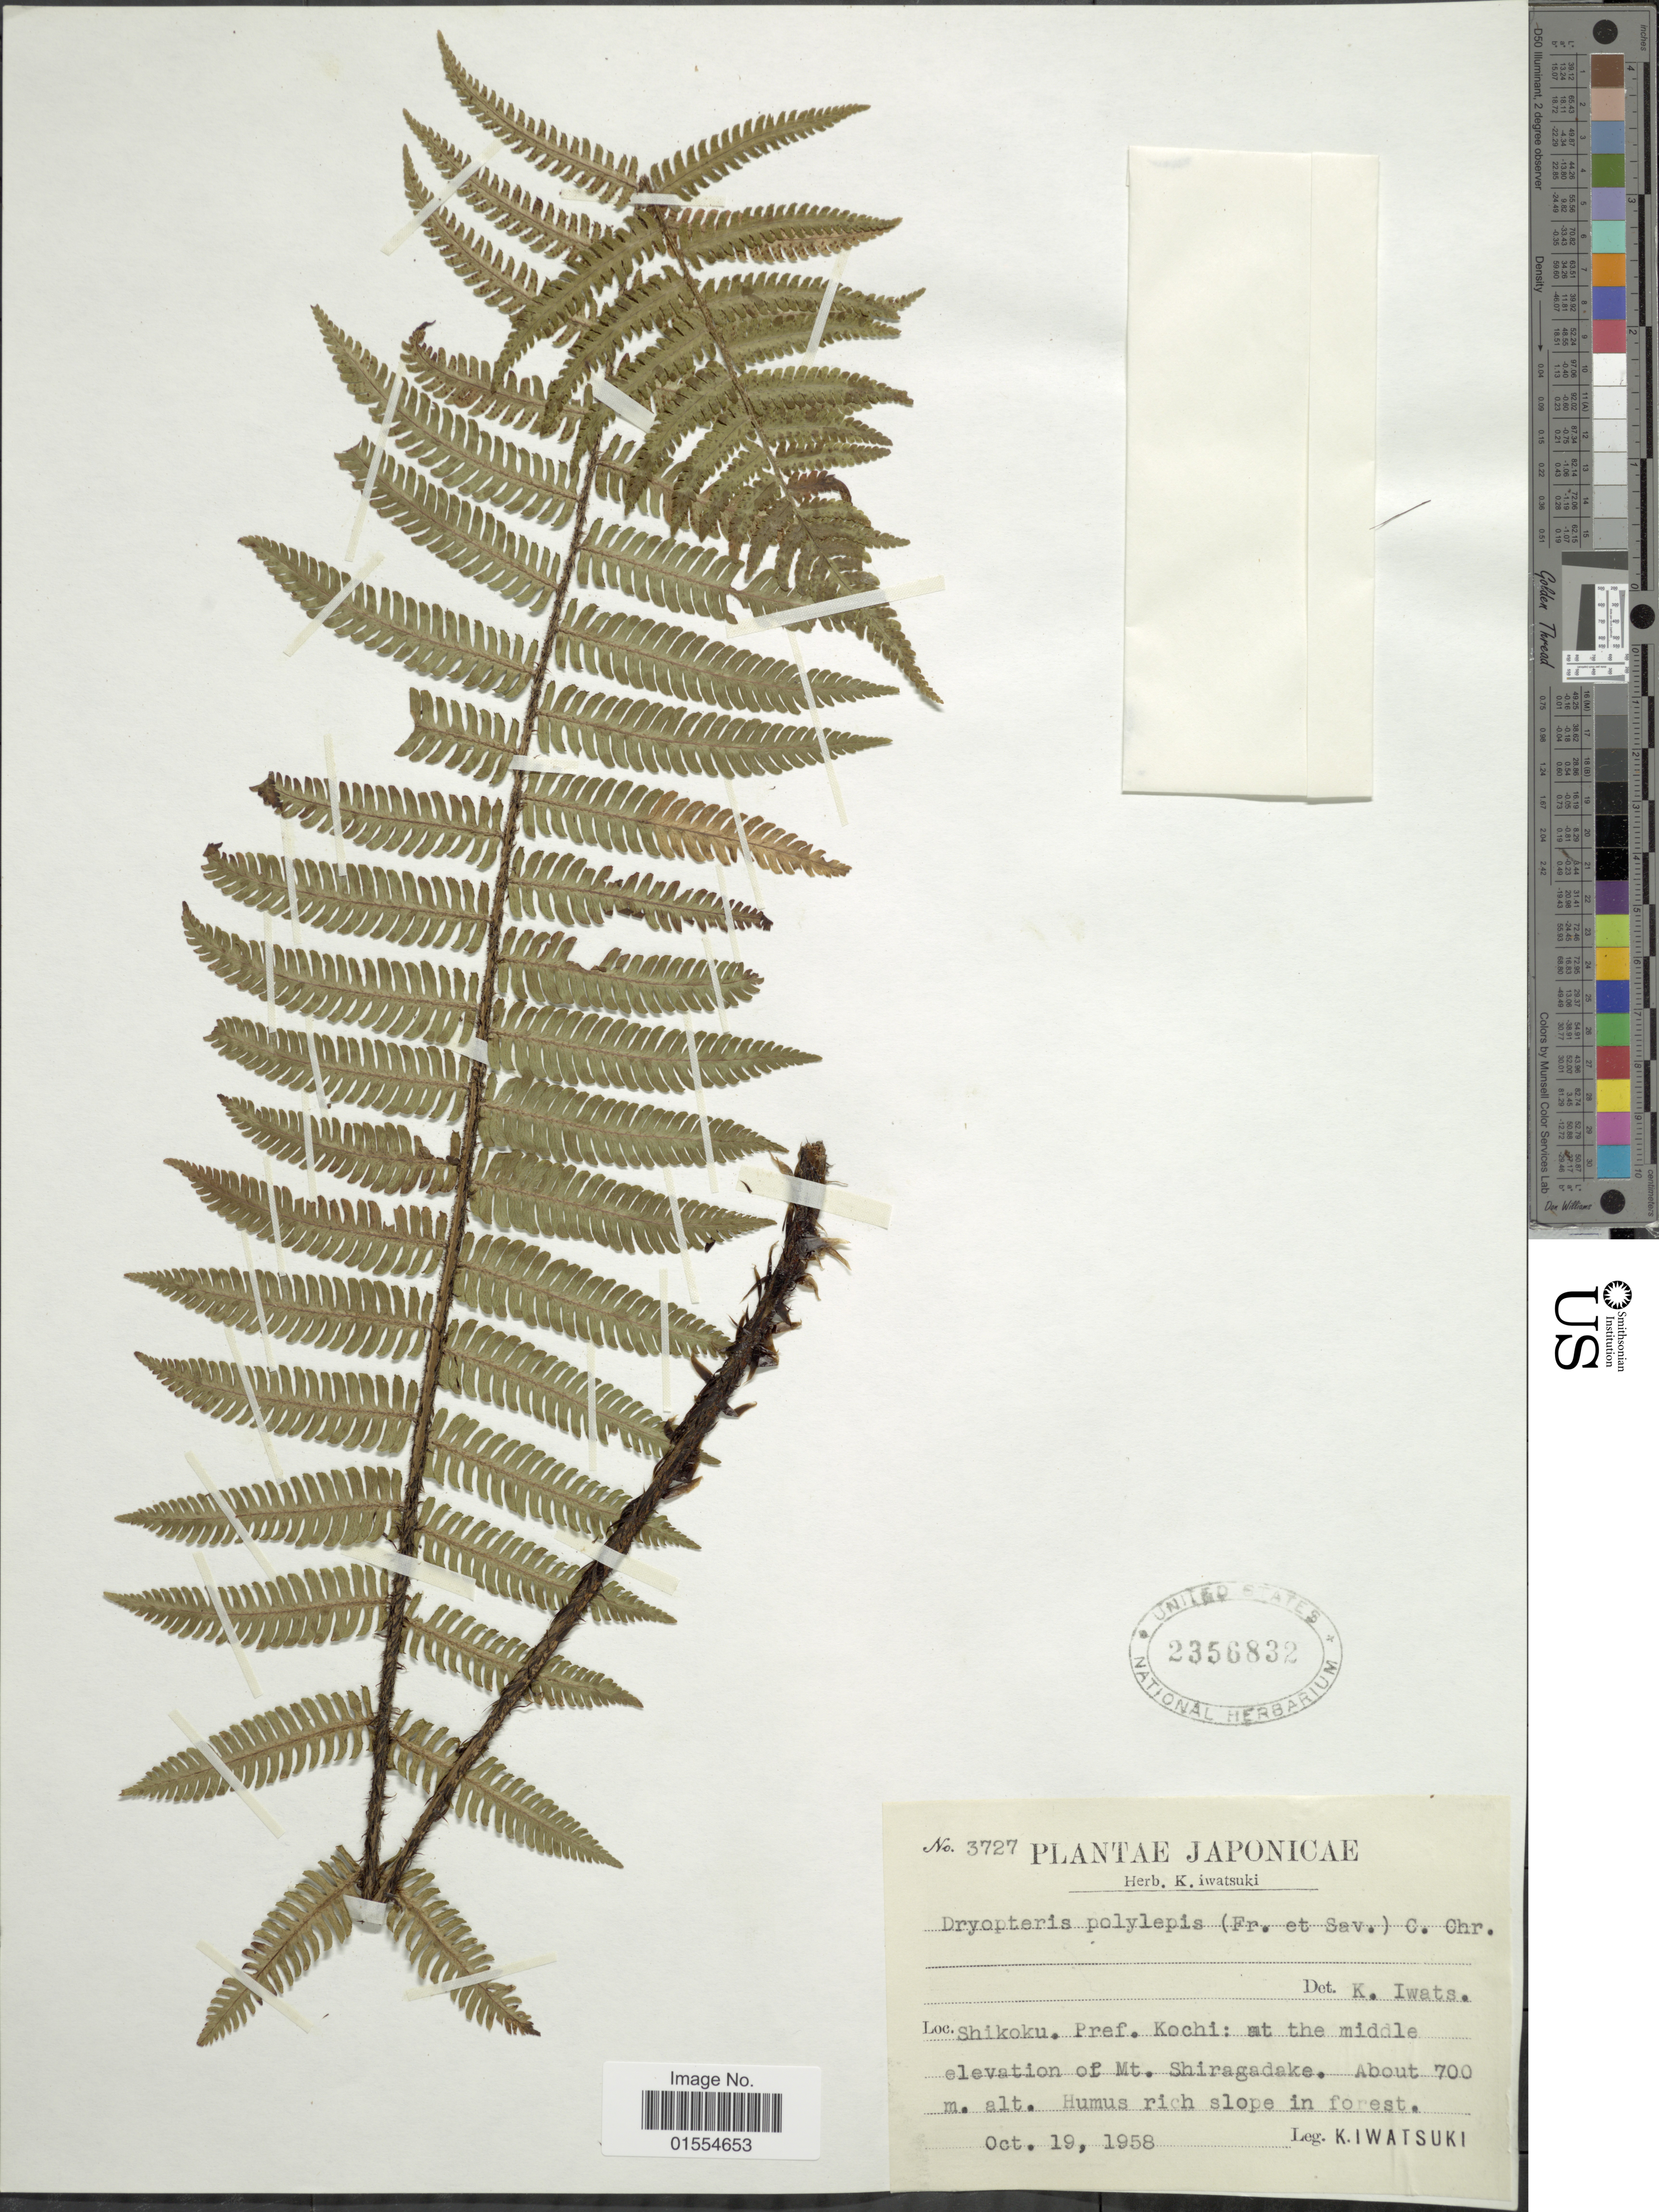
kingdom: Plantae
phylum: Tracheophyta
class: Polypodiopsida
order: Polypodiales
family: Dryopteridaceae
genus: Dryopteris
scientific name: Dryopteris polylepis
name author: (Franch. & Sav.) C. Chr.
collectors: K. Iwatsuki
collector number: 3727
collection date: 1958-10-19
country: Japan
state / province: Koti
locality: Shikoku, Pref. Kochi: mt the middle elevation of Mt. Shiragadake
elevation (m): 700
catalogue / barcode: US 2356832